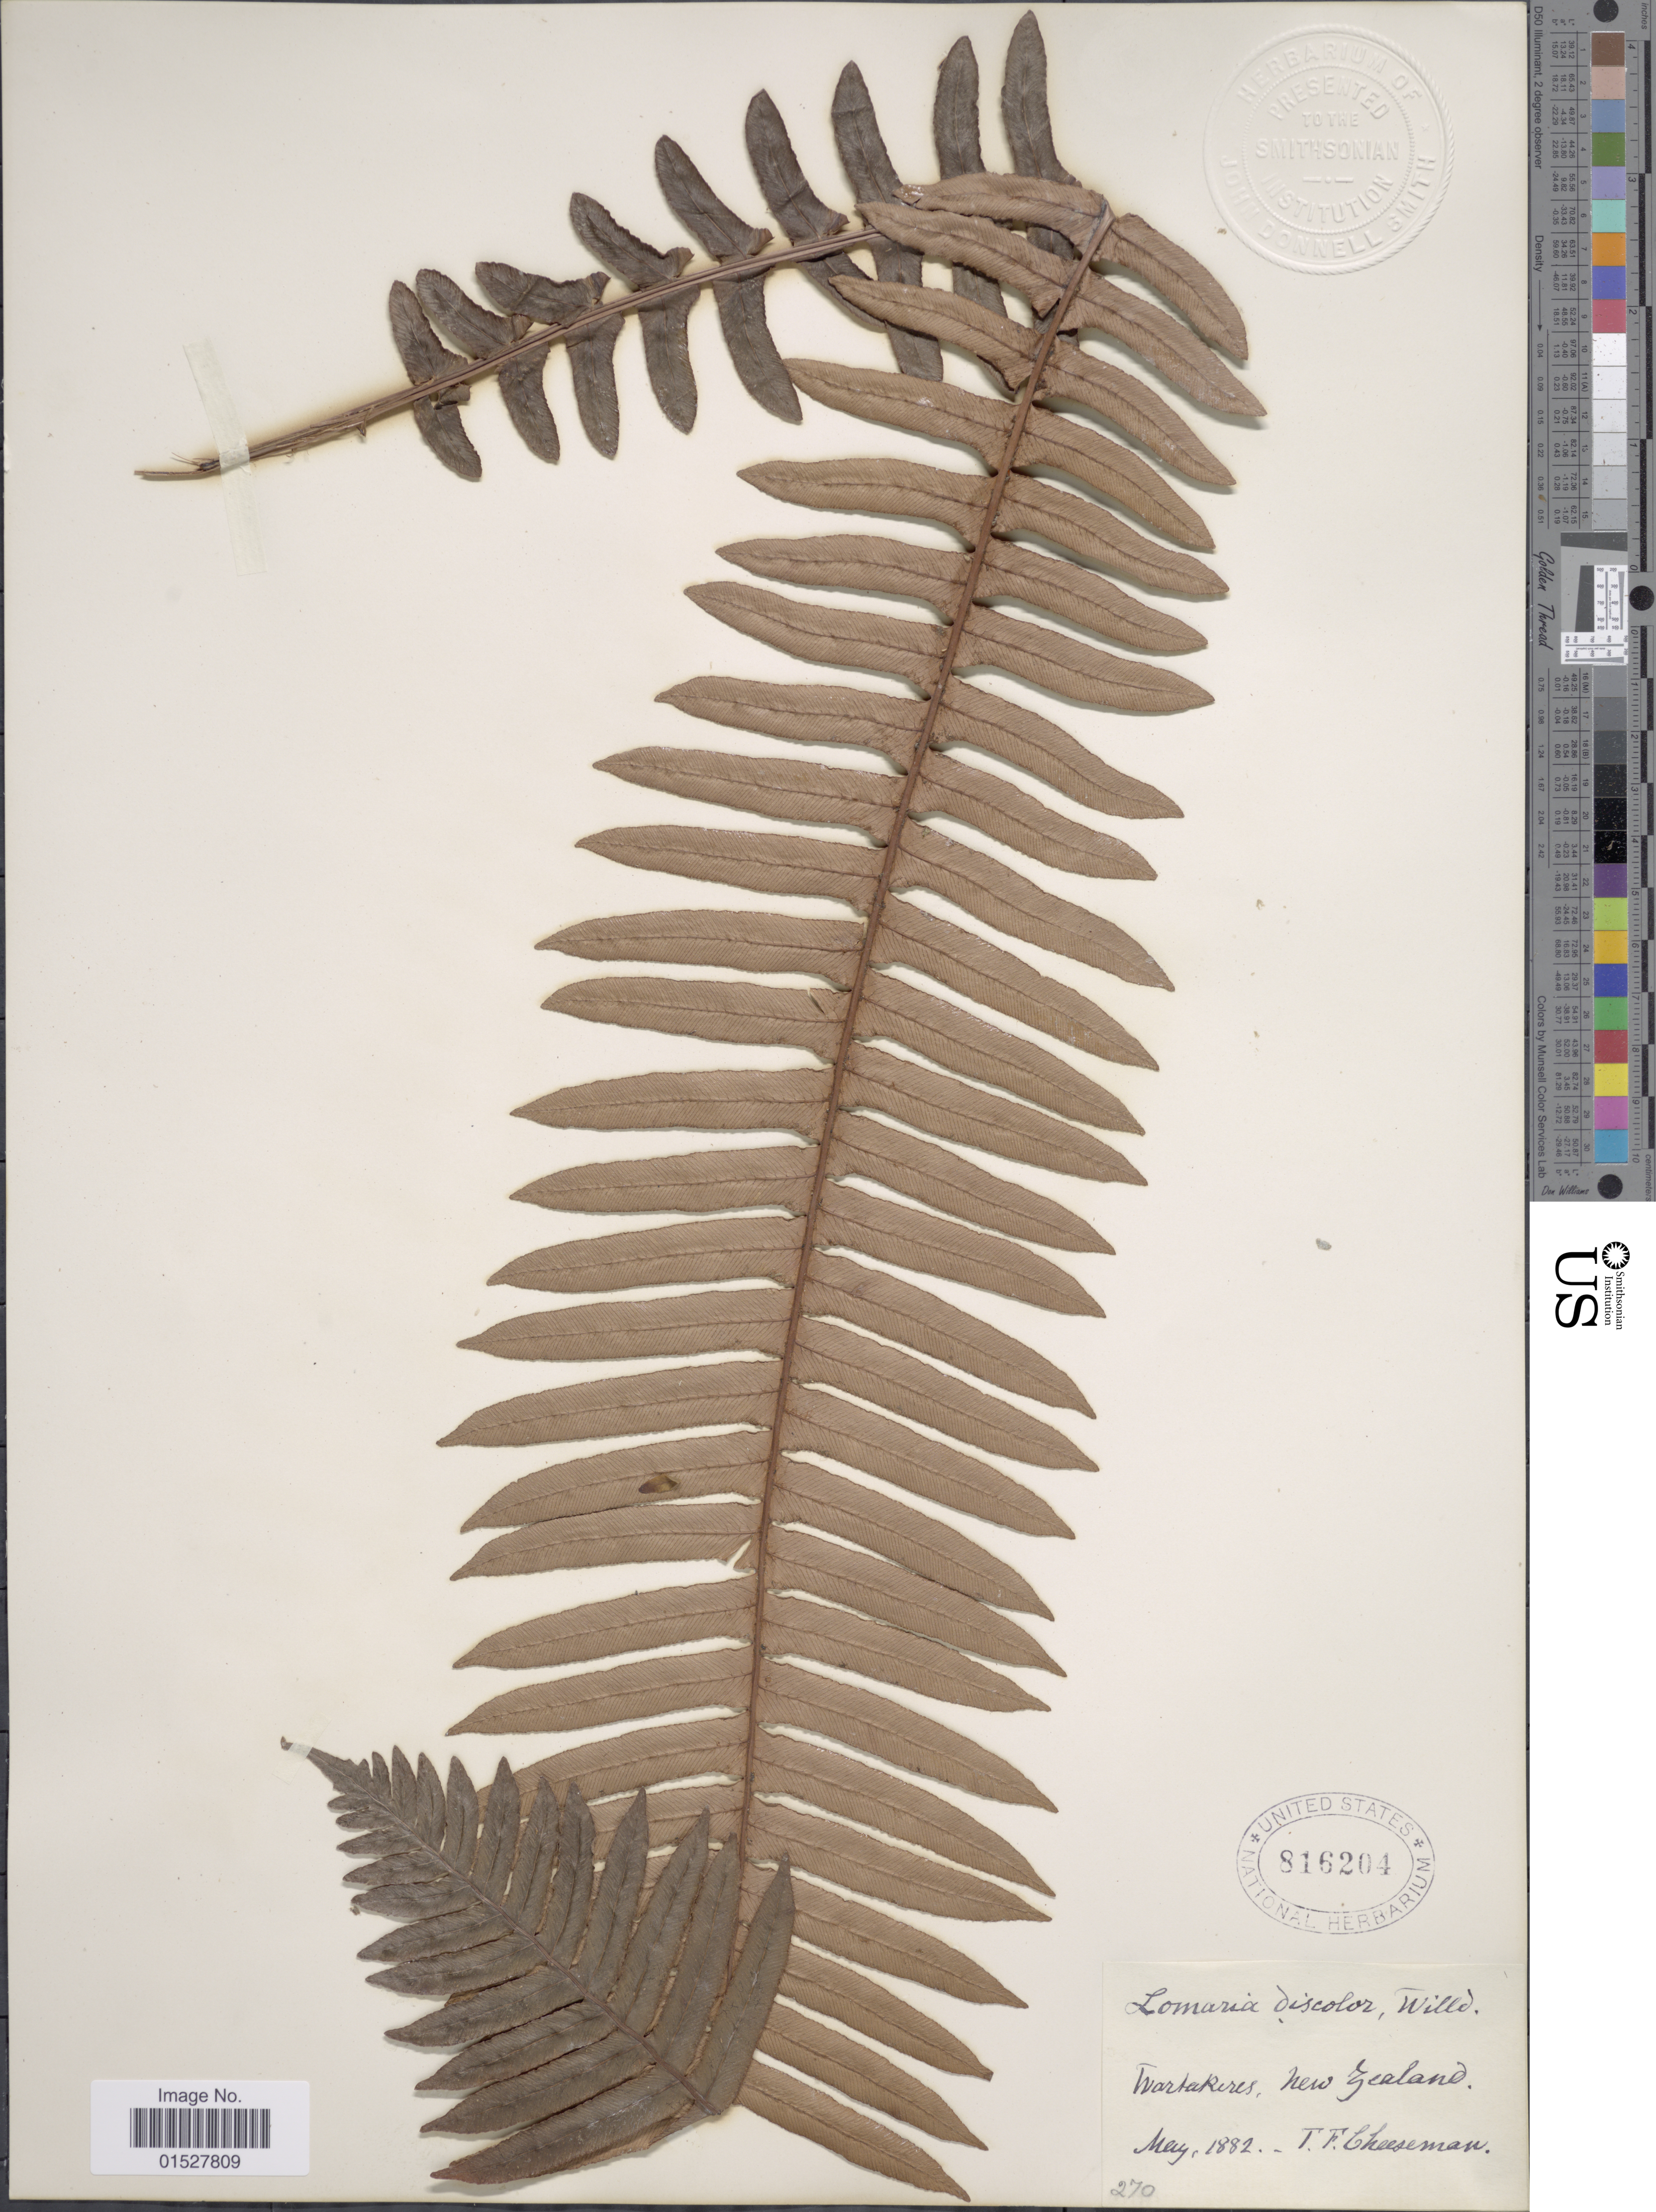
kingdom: Plantae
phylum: Tracheophyta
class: Polypodiopsida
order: Polypodiales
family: Blechnaceae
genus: Blechnum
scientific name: Blechnum discolor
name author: (G. Forst.) Keyserl.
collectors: T. F. Cheeseman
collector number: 270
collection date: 1882-05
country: New Zealand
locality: Waitakere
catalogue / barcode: US 816204